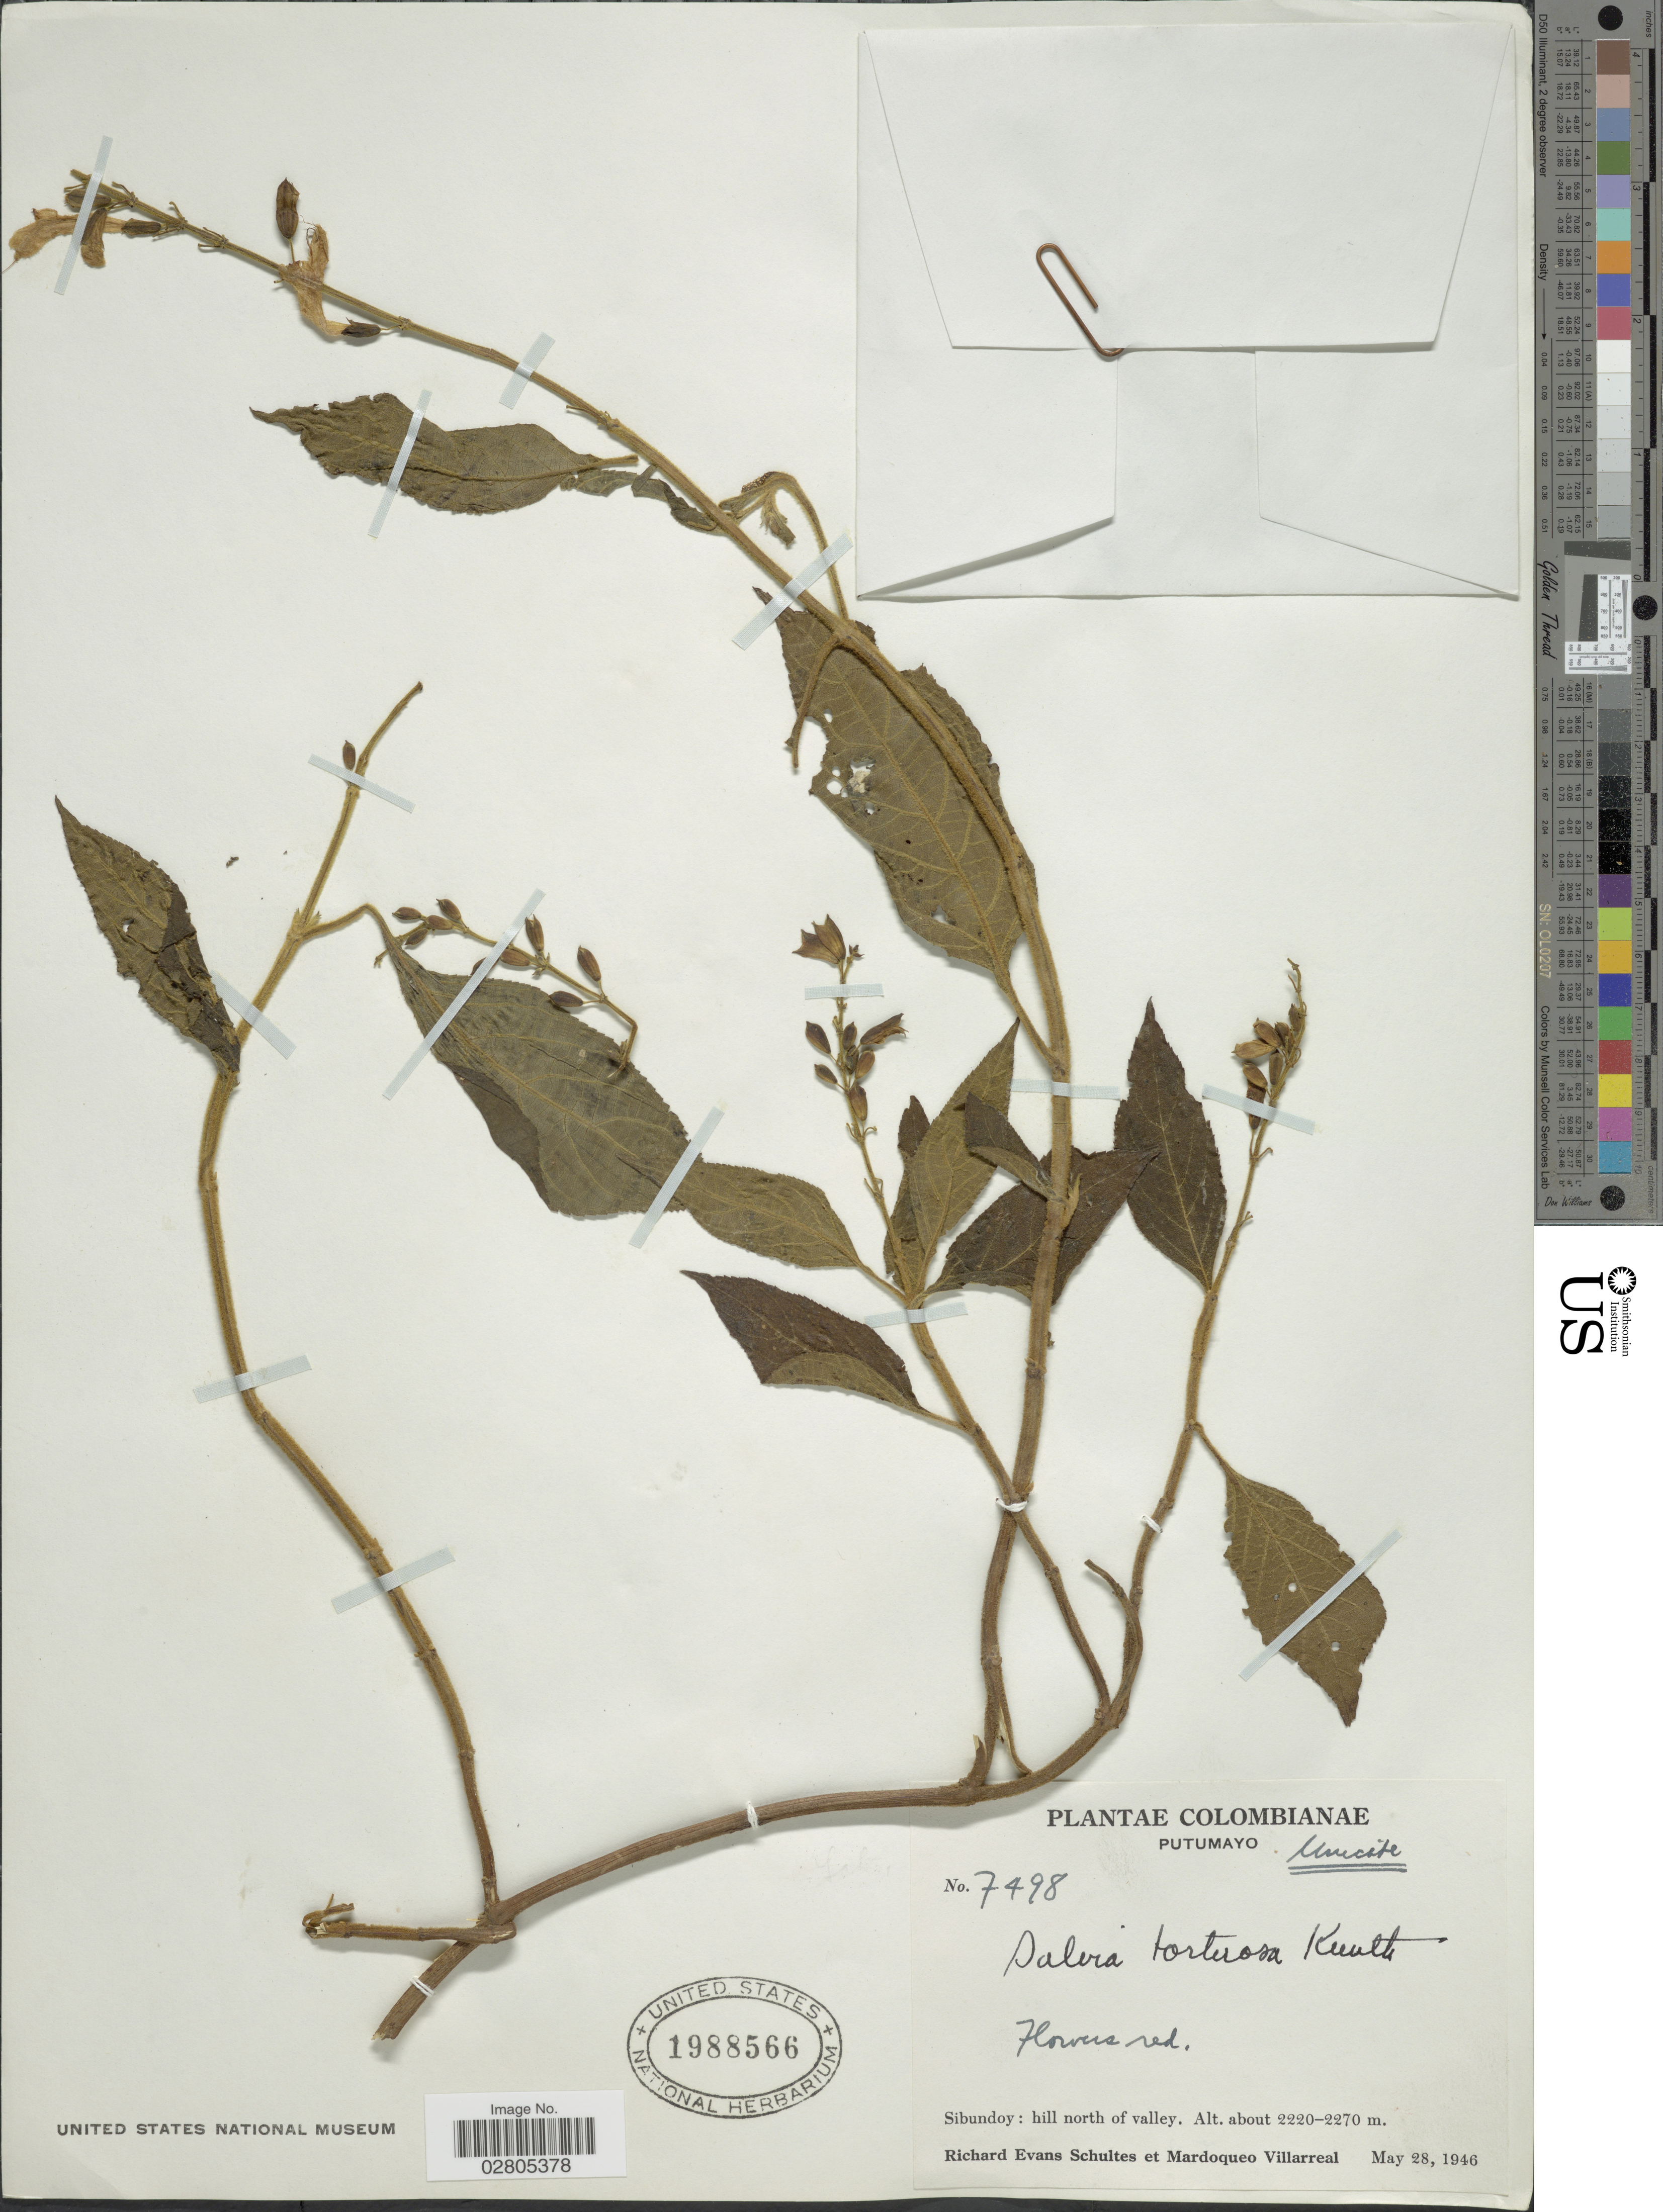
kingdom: Plantae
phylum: Tracheophyta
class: Magnoliopsida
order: Lamiales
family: Lamiaceae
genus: Salvia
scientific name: Salvia tortuosa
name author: Kunth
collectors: R. E. Schultes & M. Villareal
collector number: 7498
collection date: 1946-05-28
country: Colombia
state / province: Putumayo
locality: Sibundoy: hill north of valley.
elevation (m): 2220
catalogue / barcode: US 1988566